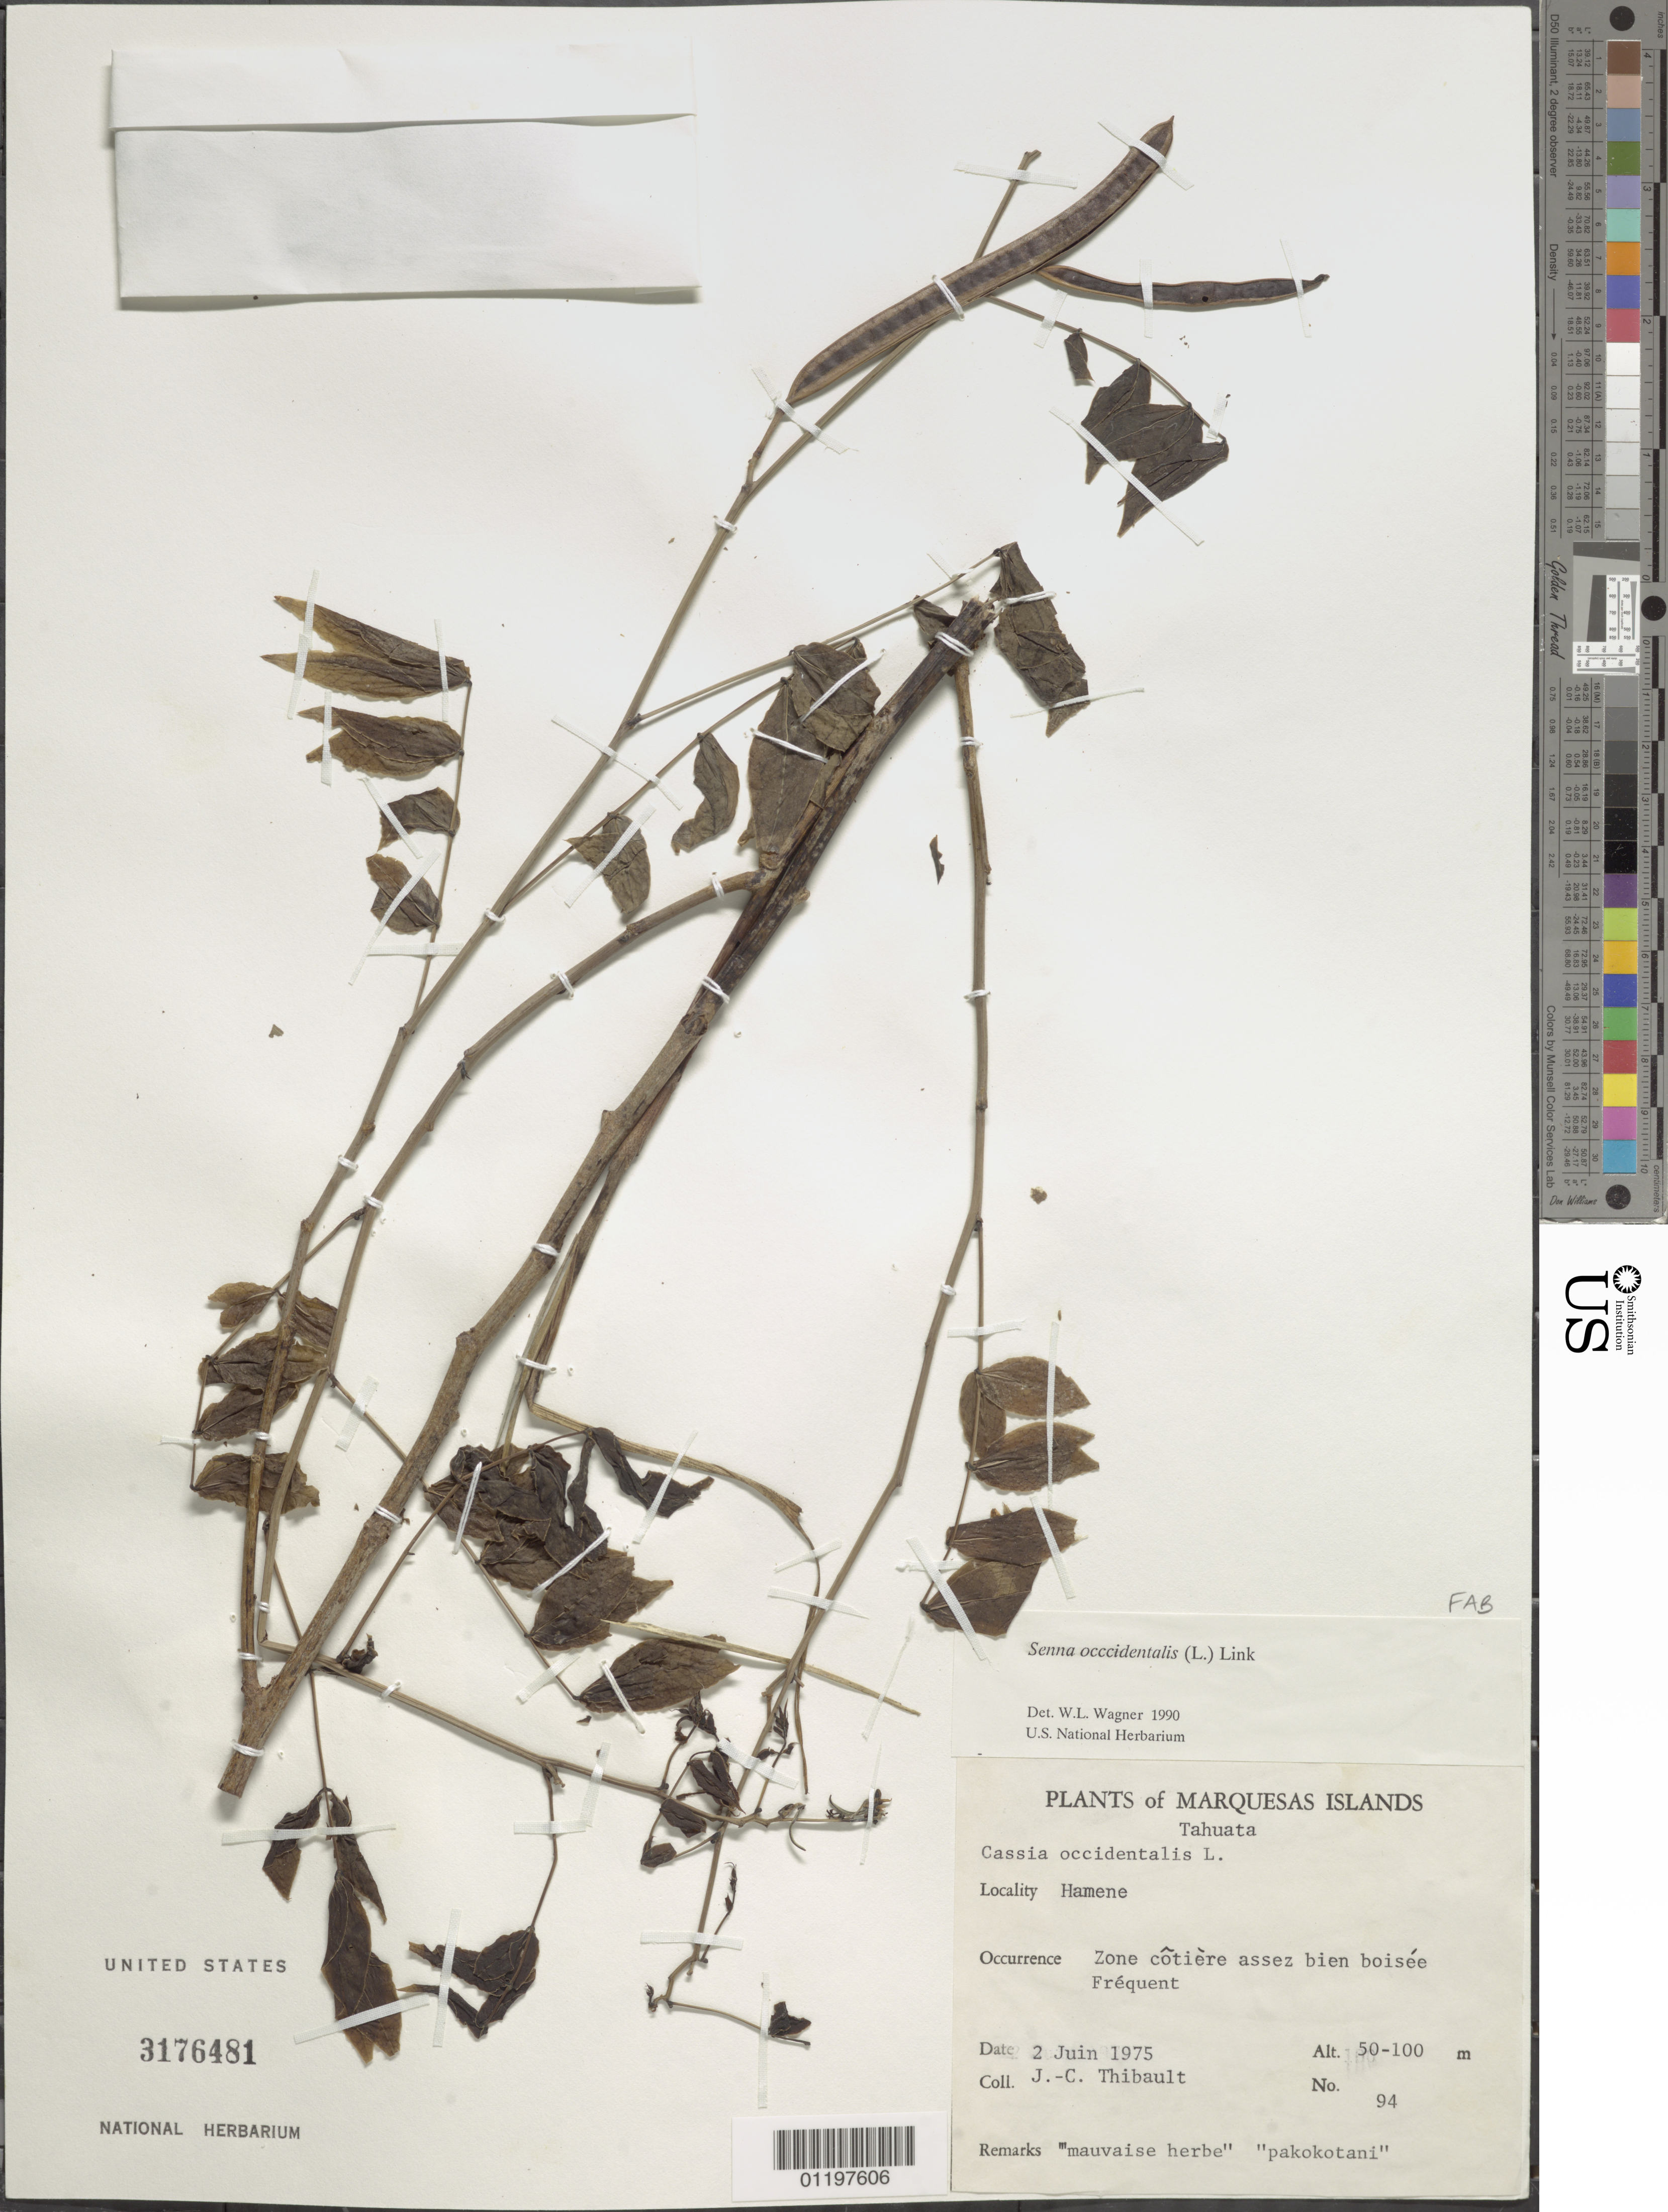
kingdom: Plantae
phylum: Tracheophyta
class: Magnoliopsida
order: Fabales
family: Fabaceae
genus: Senna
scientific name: Senna occidentalis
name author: (L.) Link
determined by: Wagner, W. L., (BOT), Smithsonian Institution - National Museum of Natural History (UNITED STATES)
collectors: J. Thibault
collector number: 94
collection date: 1975-06-02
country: French Polynesia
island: Tahuata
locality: Hamene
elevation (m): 50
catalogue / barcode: US 3176481